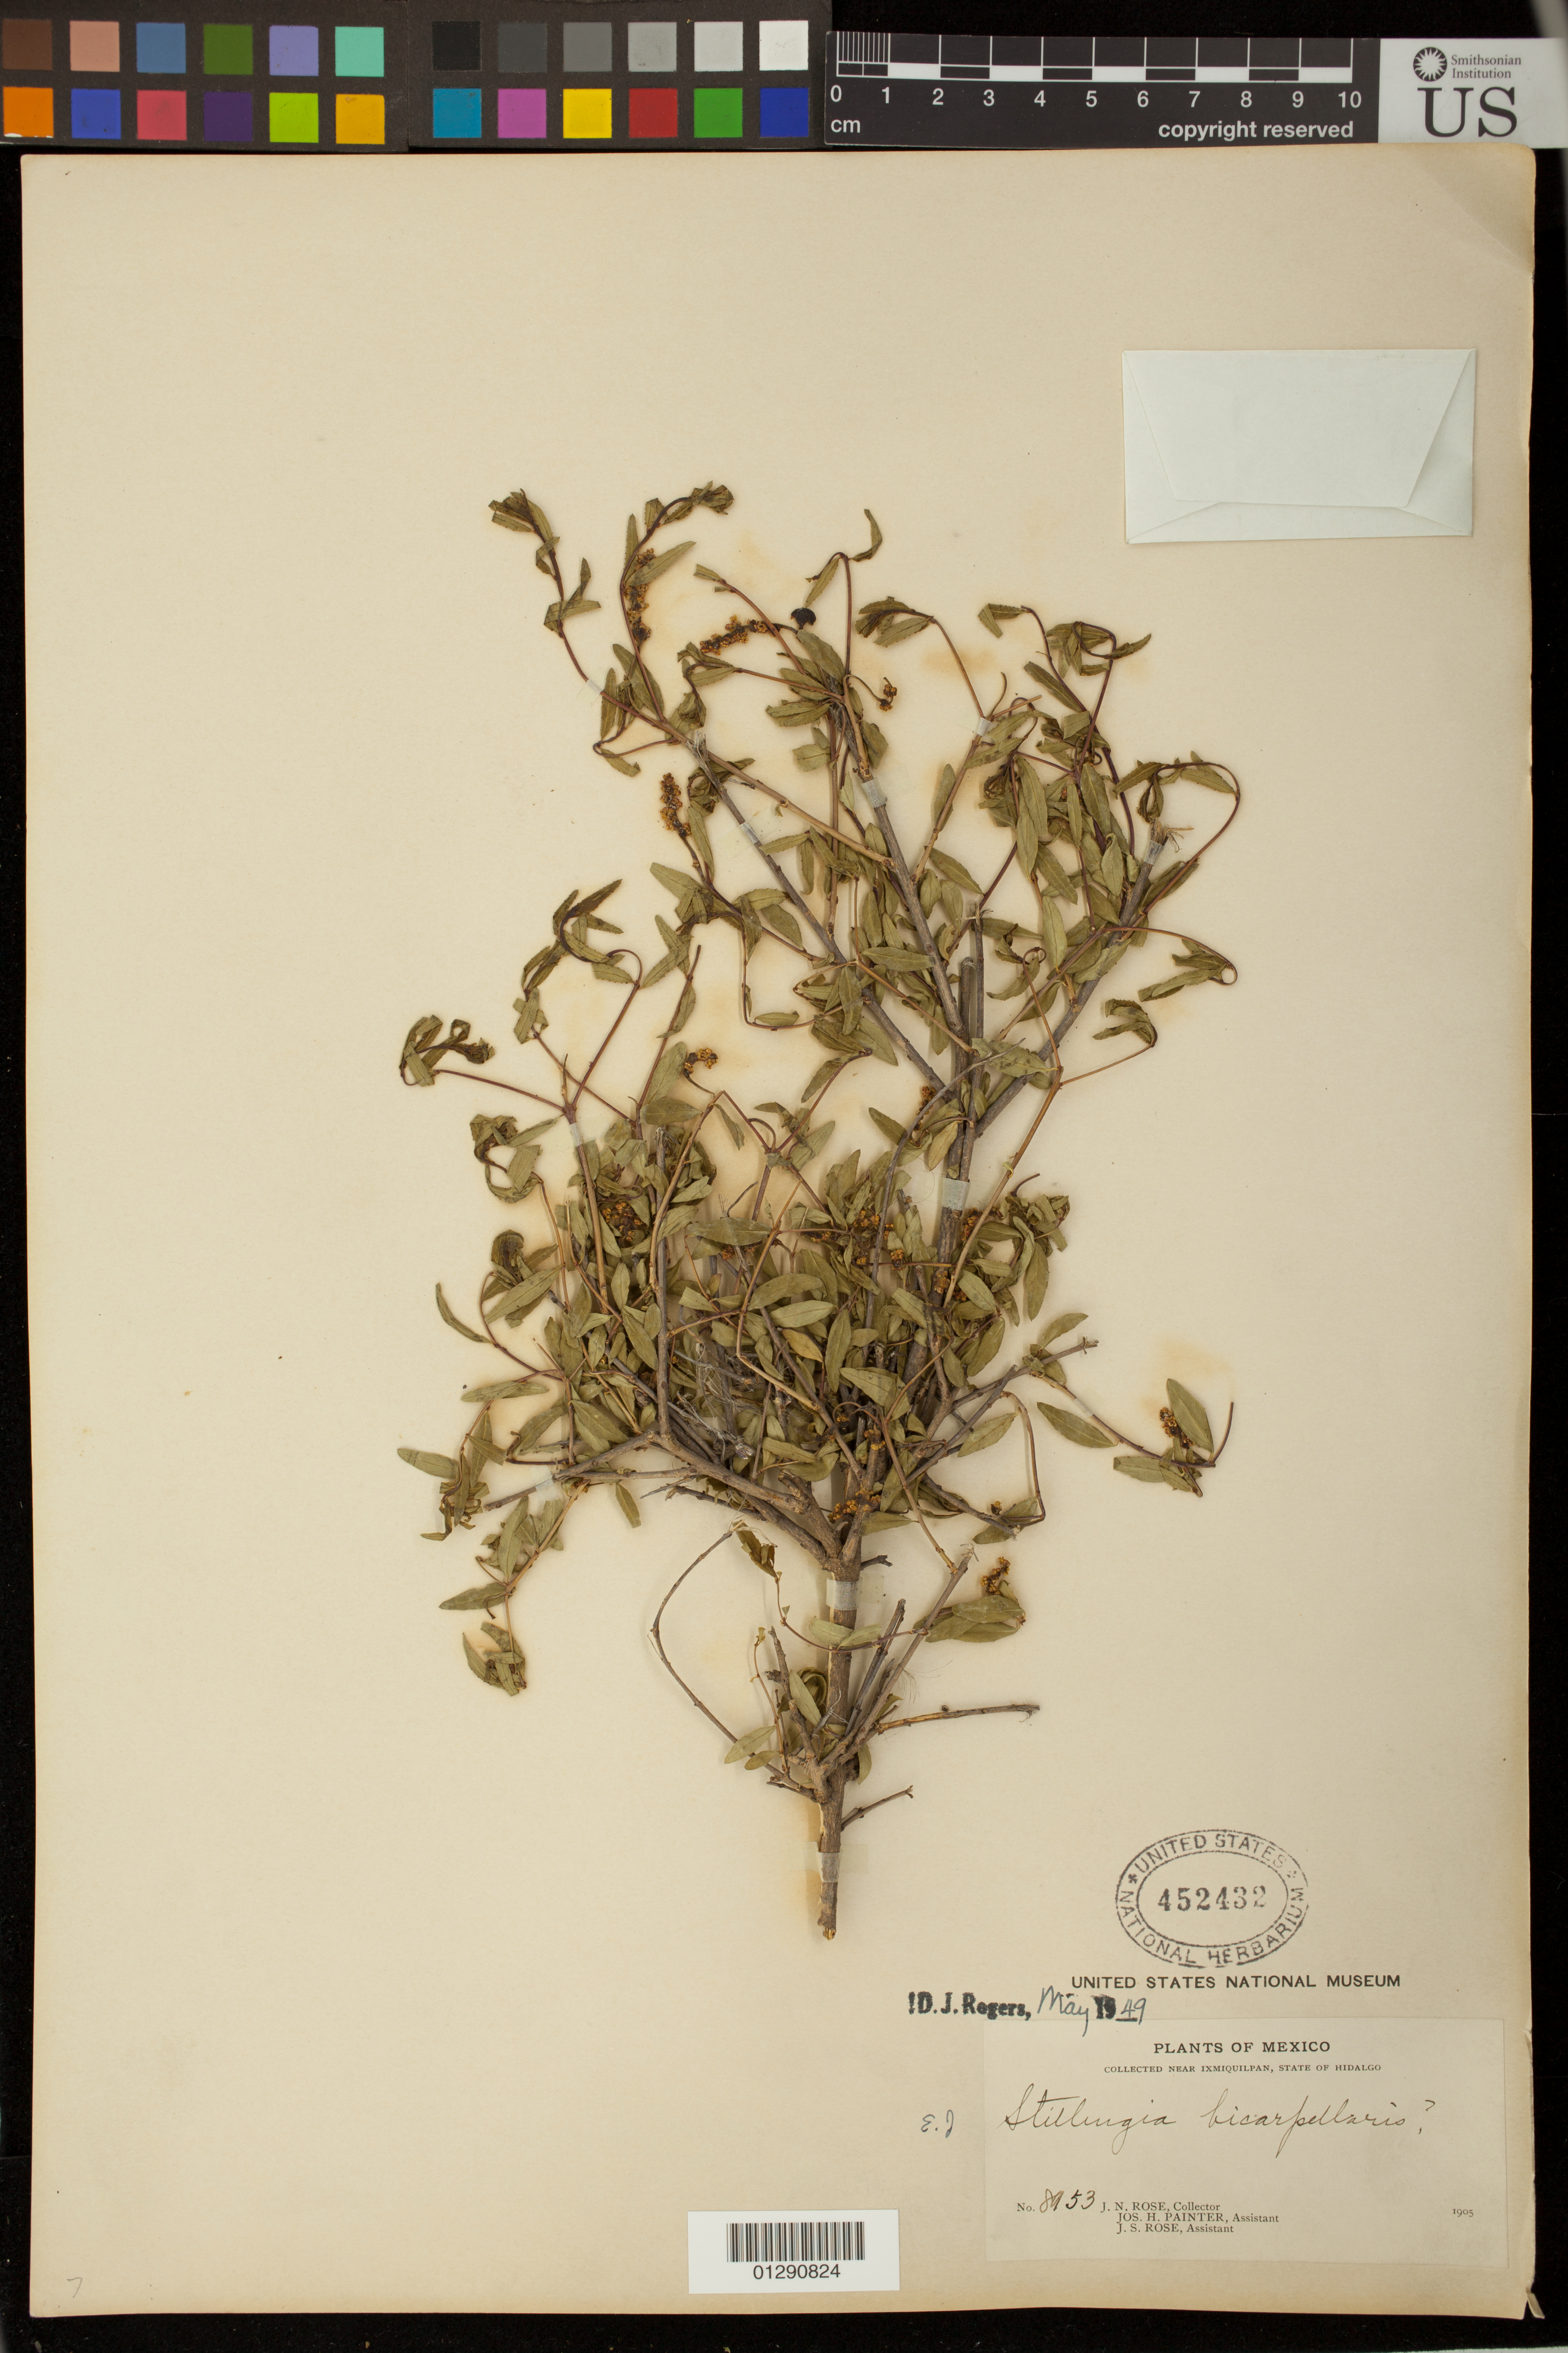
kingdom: Plantae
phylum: Tracheophyta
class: Magnoliopsida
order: Malpighiales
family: Euphorbiaceae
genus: Stillingia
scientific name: Stillingia bicarpellaris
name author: S. Watson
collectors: J. N. Rose, J. H. Painter & J. S. Rose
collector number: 8953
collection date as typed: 1905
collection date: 1905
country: Mexico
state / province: Hidalgo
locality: Near Ixmiquilpan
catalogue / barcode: US 452432